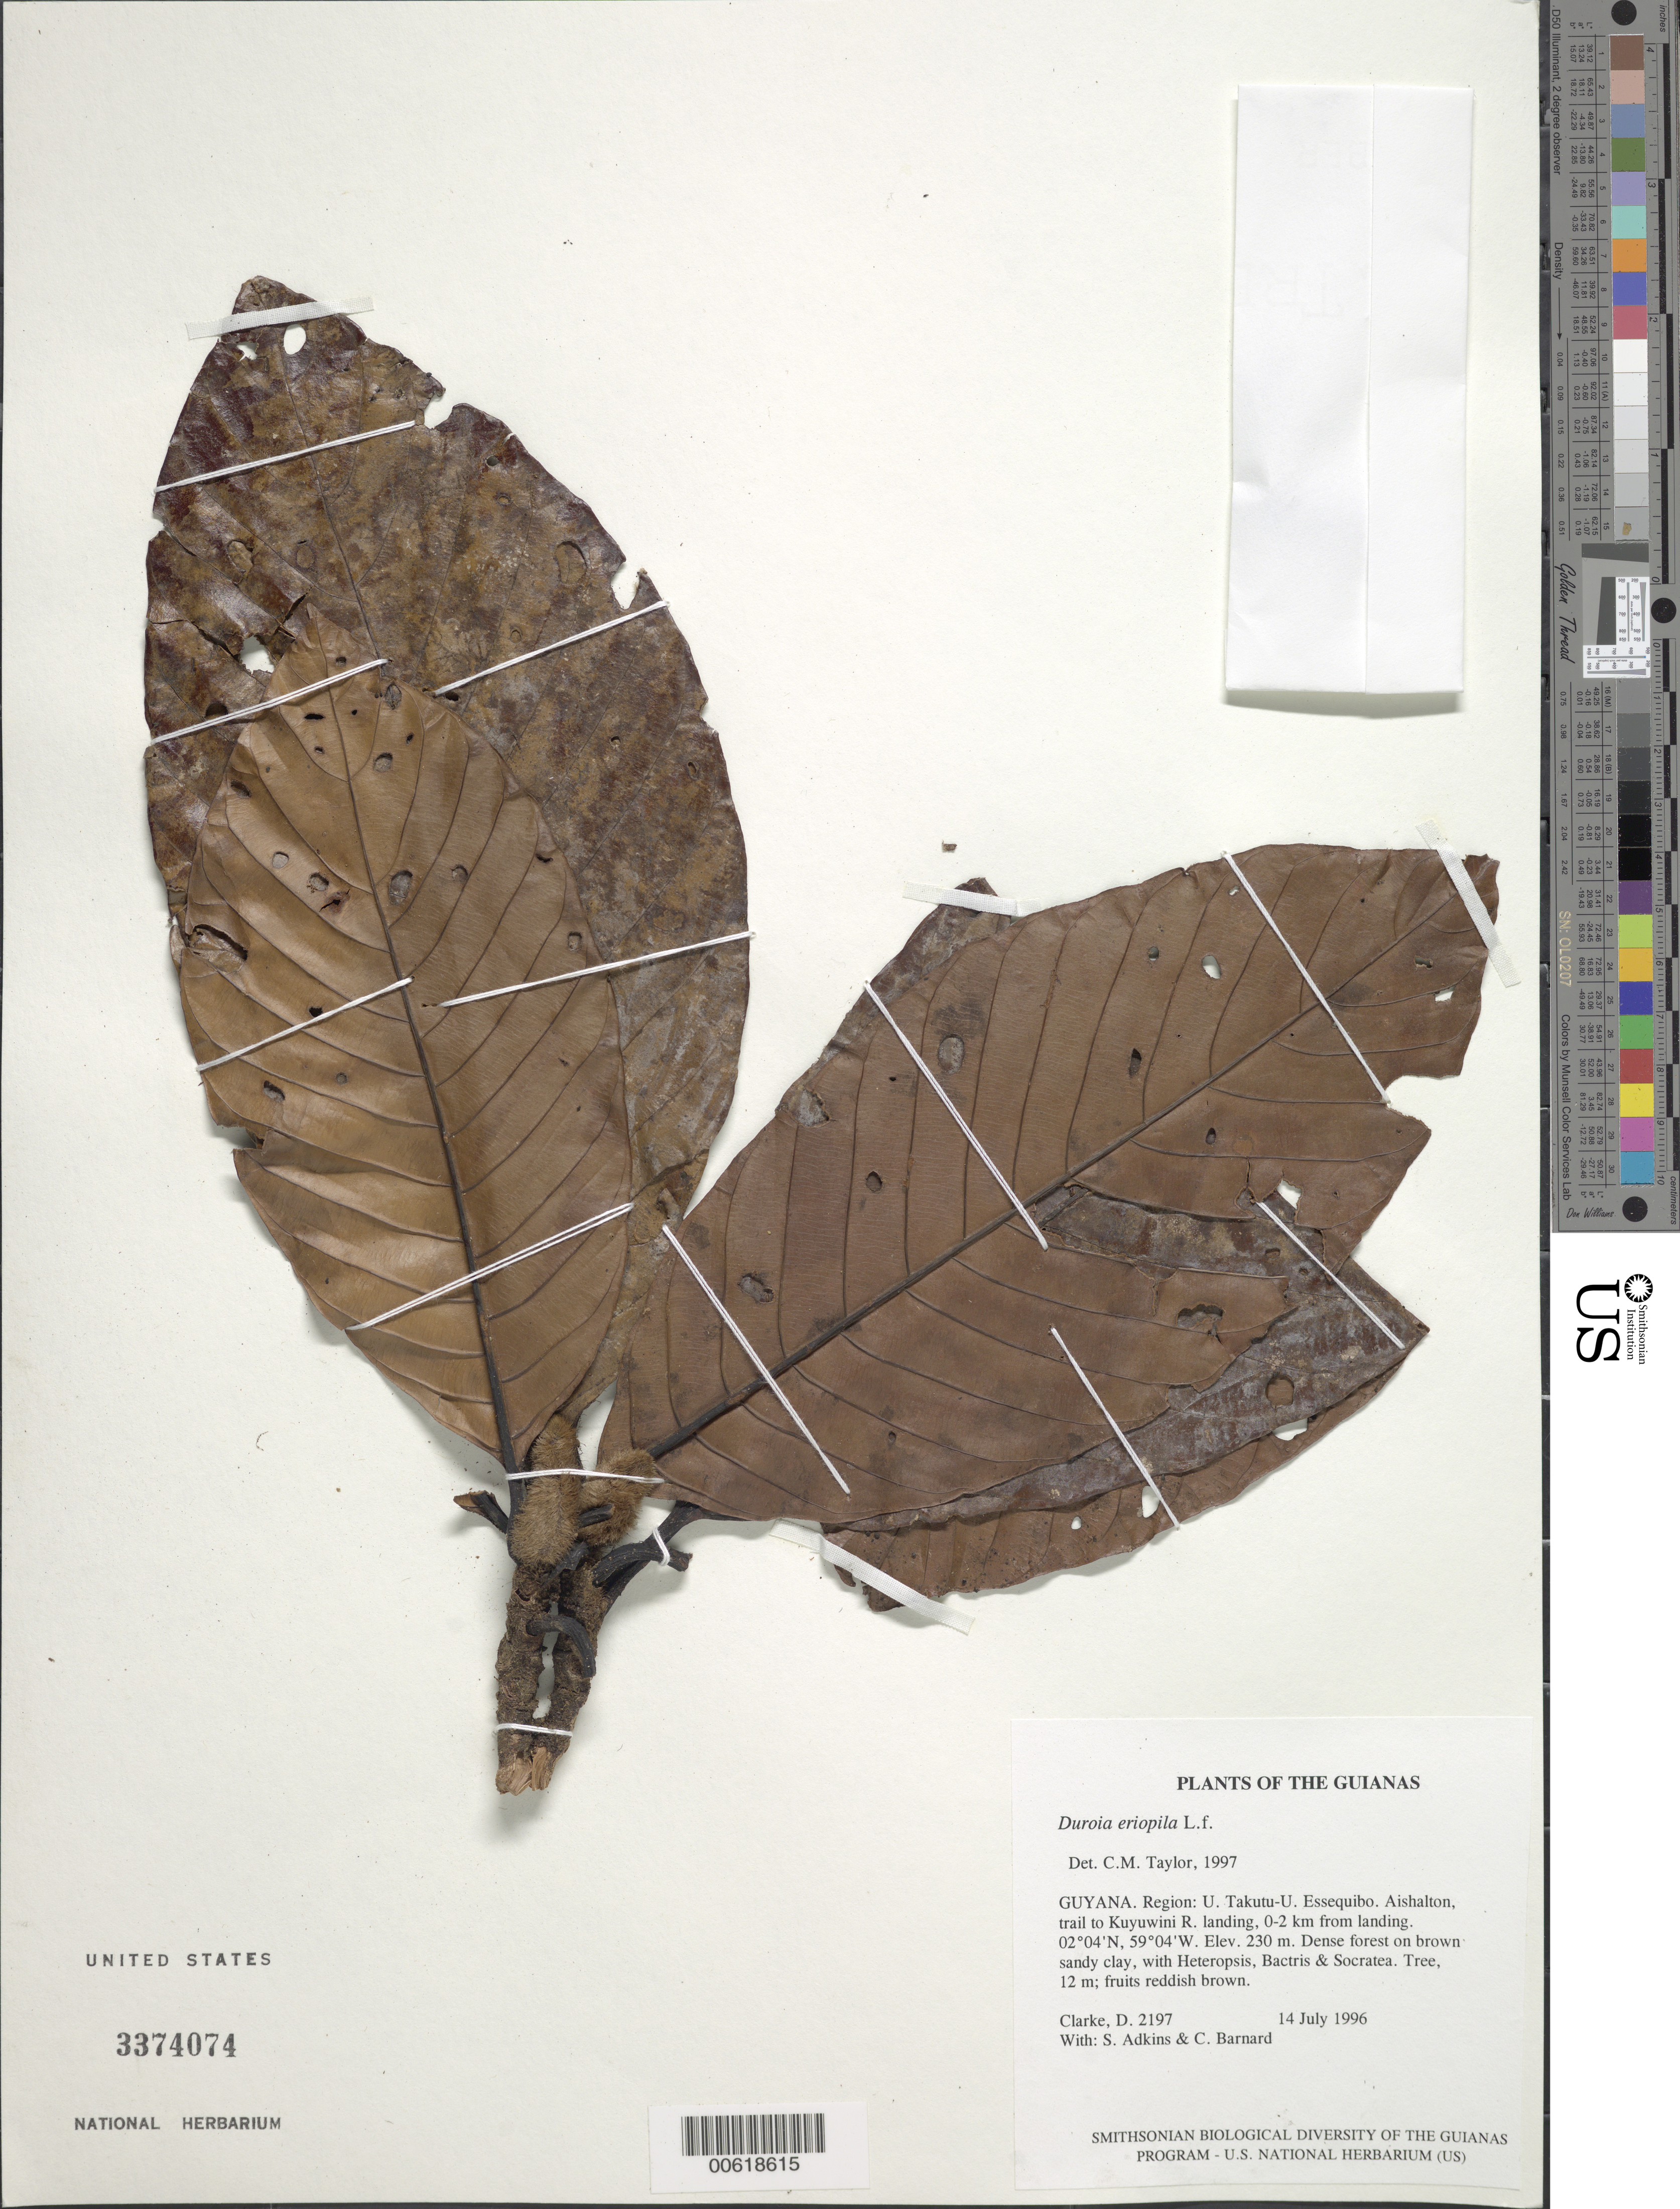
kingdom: Plantae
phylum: Tracheophyta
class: Magnoliopsida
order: Gentianales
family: Rubiaceae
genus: Duroia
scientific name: Duroia eriopila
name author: L. f.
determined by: Taylor, Charlotte M.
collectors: H. D. Clarke, S. Adkins & C. Bernard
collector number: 2197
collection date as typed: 14 July 1996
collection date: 1996-07-14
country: Guyana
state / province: U. Takutu-U. Essequibo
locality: Aishalton, trail to Kuyuwini R. landing, 0-2 km from landing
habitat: Dense forest on brown sandy clay, with Heteropsis, Bactris & Socratea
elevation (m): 230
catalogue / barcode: US 3374074